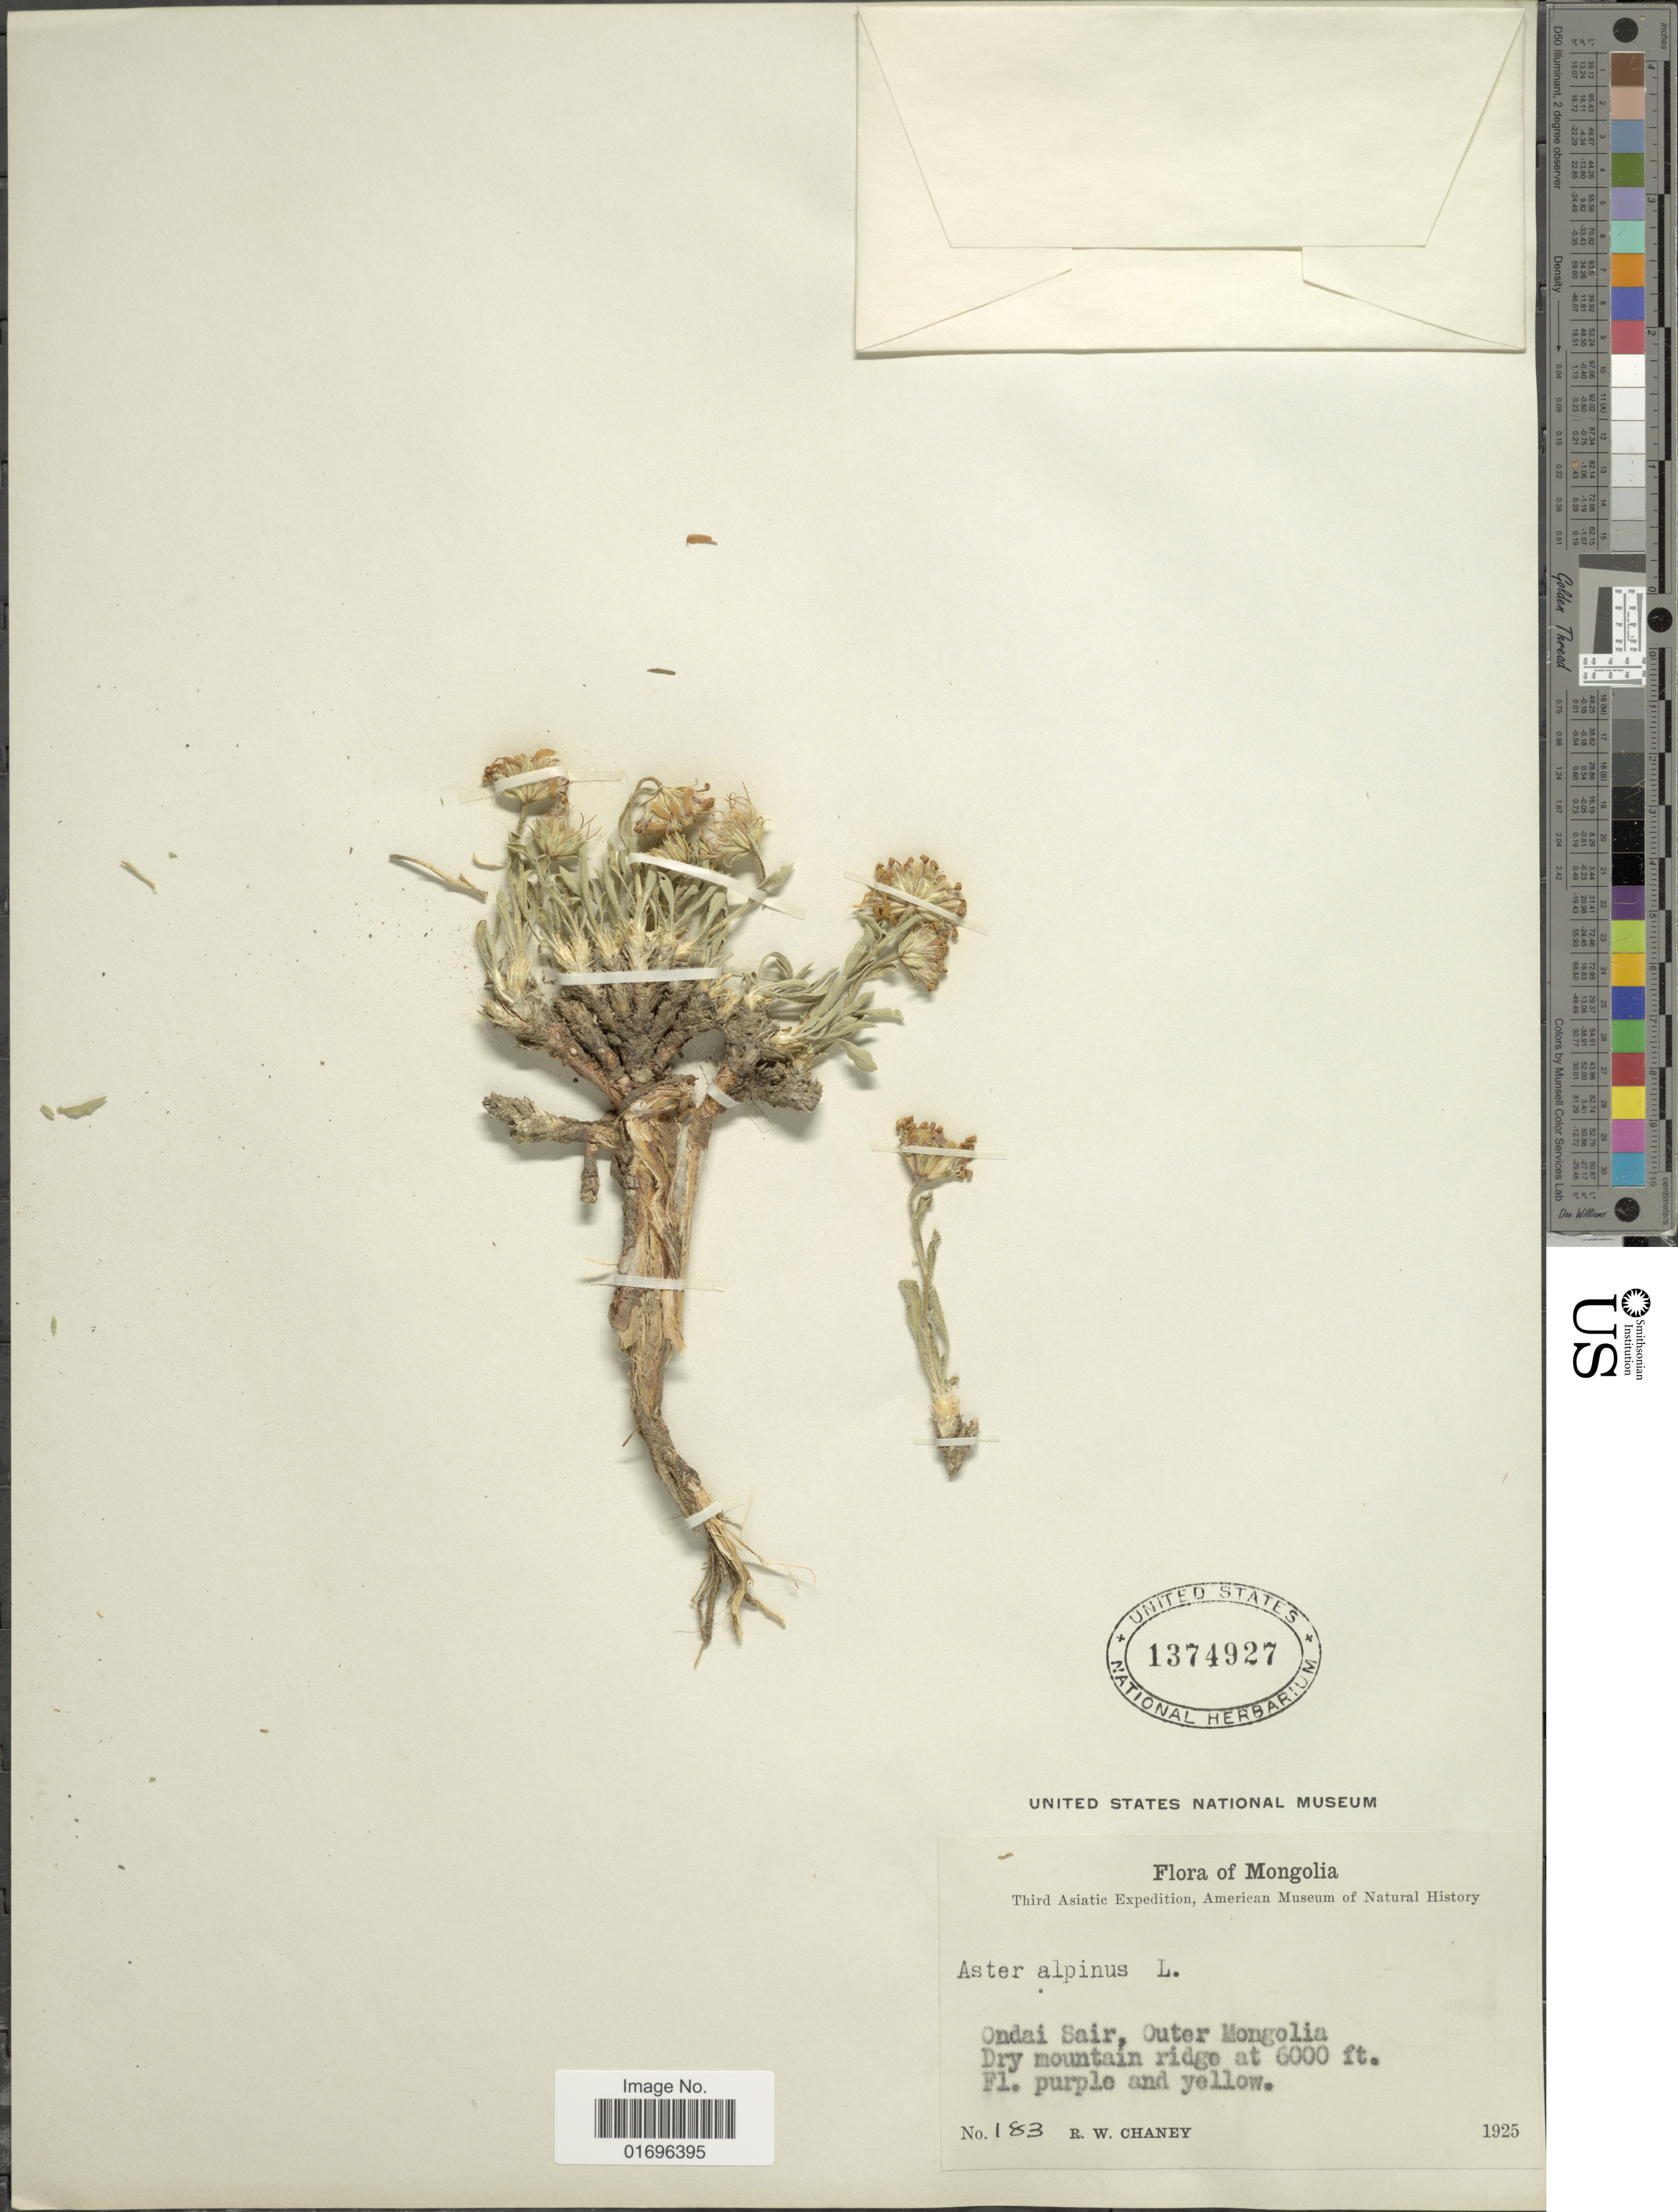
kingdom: Plantae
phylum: Tracheophyta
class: Magnoliopsida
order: Asterales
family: Asteraceae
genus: Aster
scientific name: Aster alpinus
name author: L.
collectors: R. Chaney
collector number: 183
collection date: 1925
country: Mongolia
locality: Ondai Sair, Outer Mongolia.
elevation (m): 1829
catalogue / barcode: US 1374927